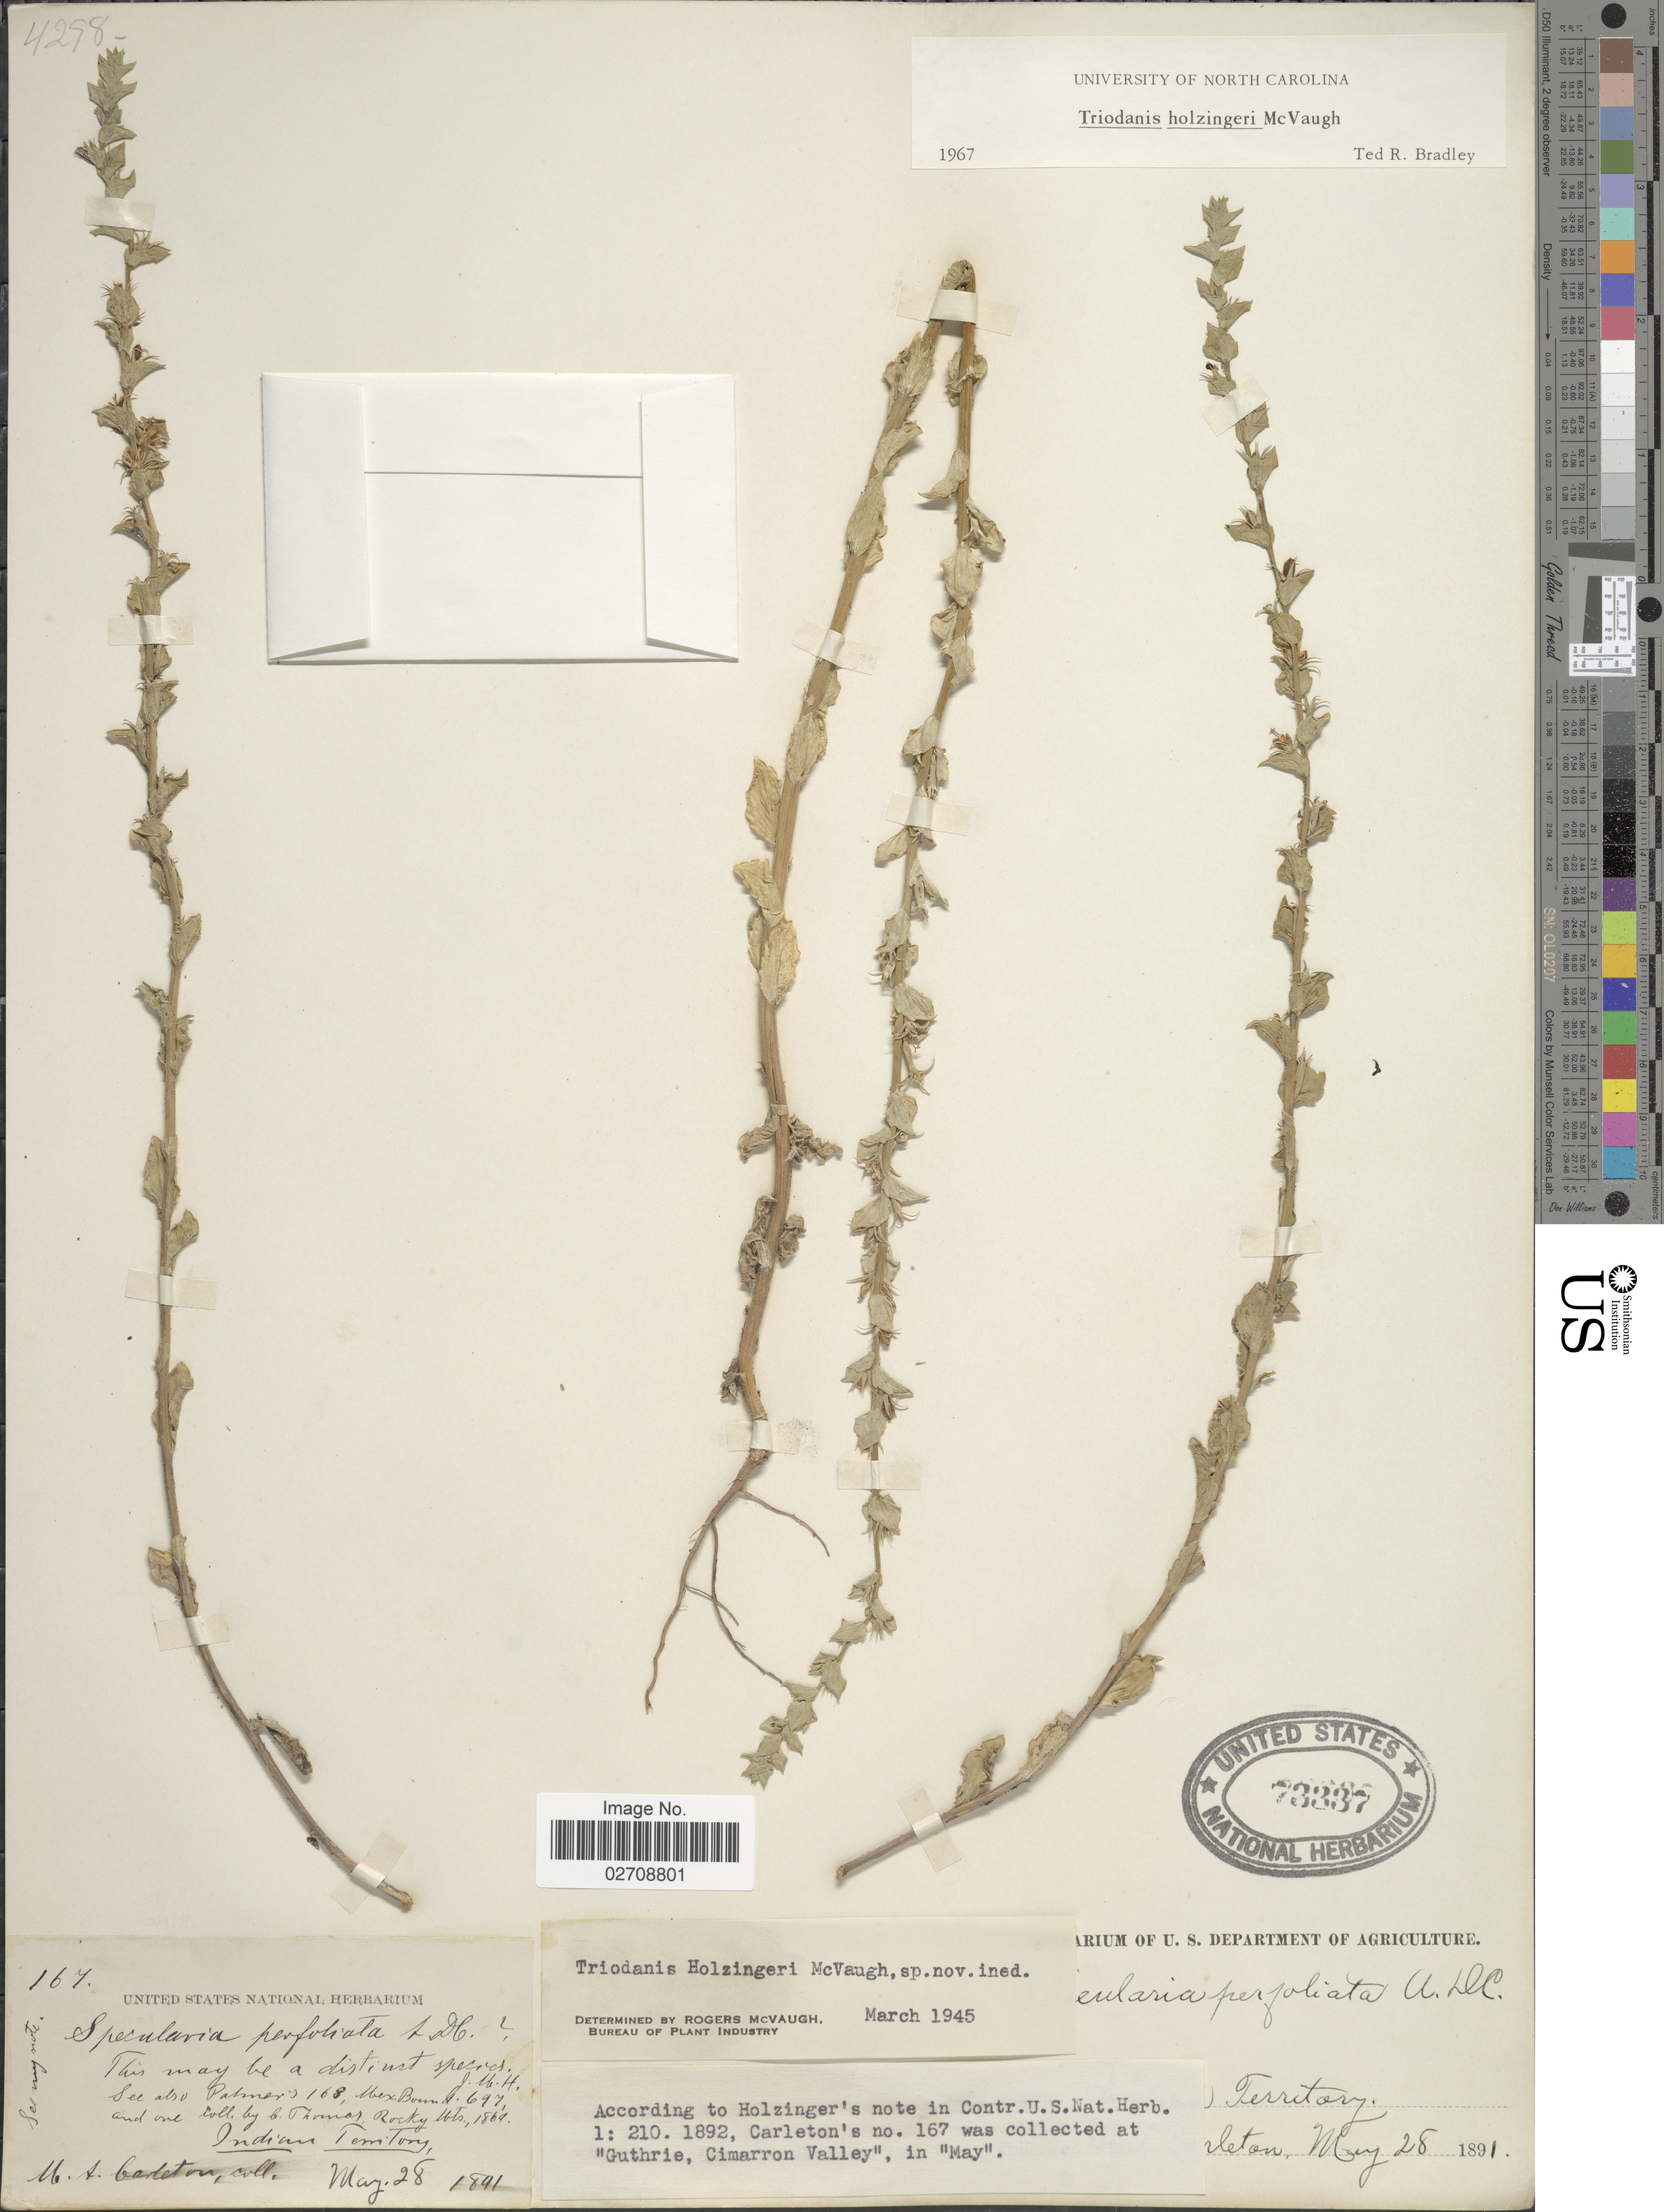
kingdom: Plantae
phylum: Tracheophyta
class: Magnoliopsida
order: Asterales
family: Campanulaceae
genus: Triodanis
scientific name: Triodanis holzingeri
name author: McVaugh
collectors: M. A. Carleton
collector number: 167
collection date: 1891-03-28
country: United States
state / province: Oklahoma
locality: Indian Territory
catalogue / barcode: US 73337